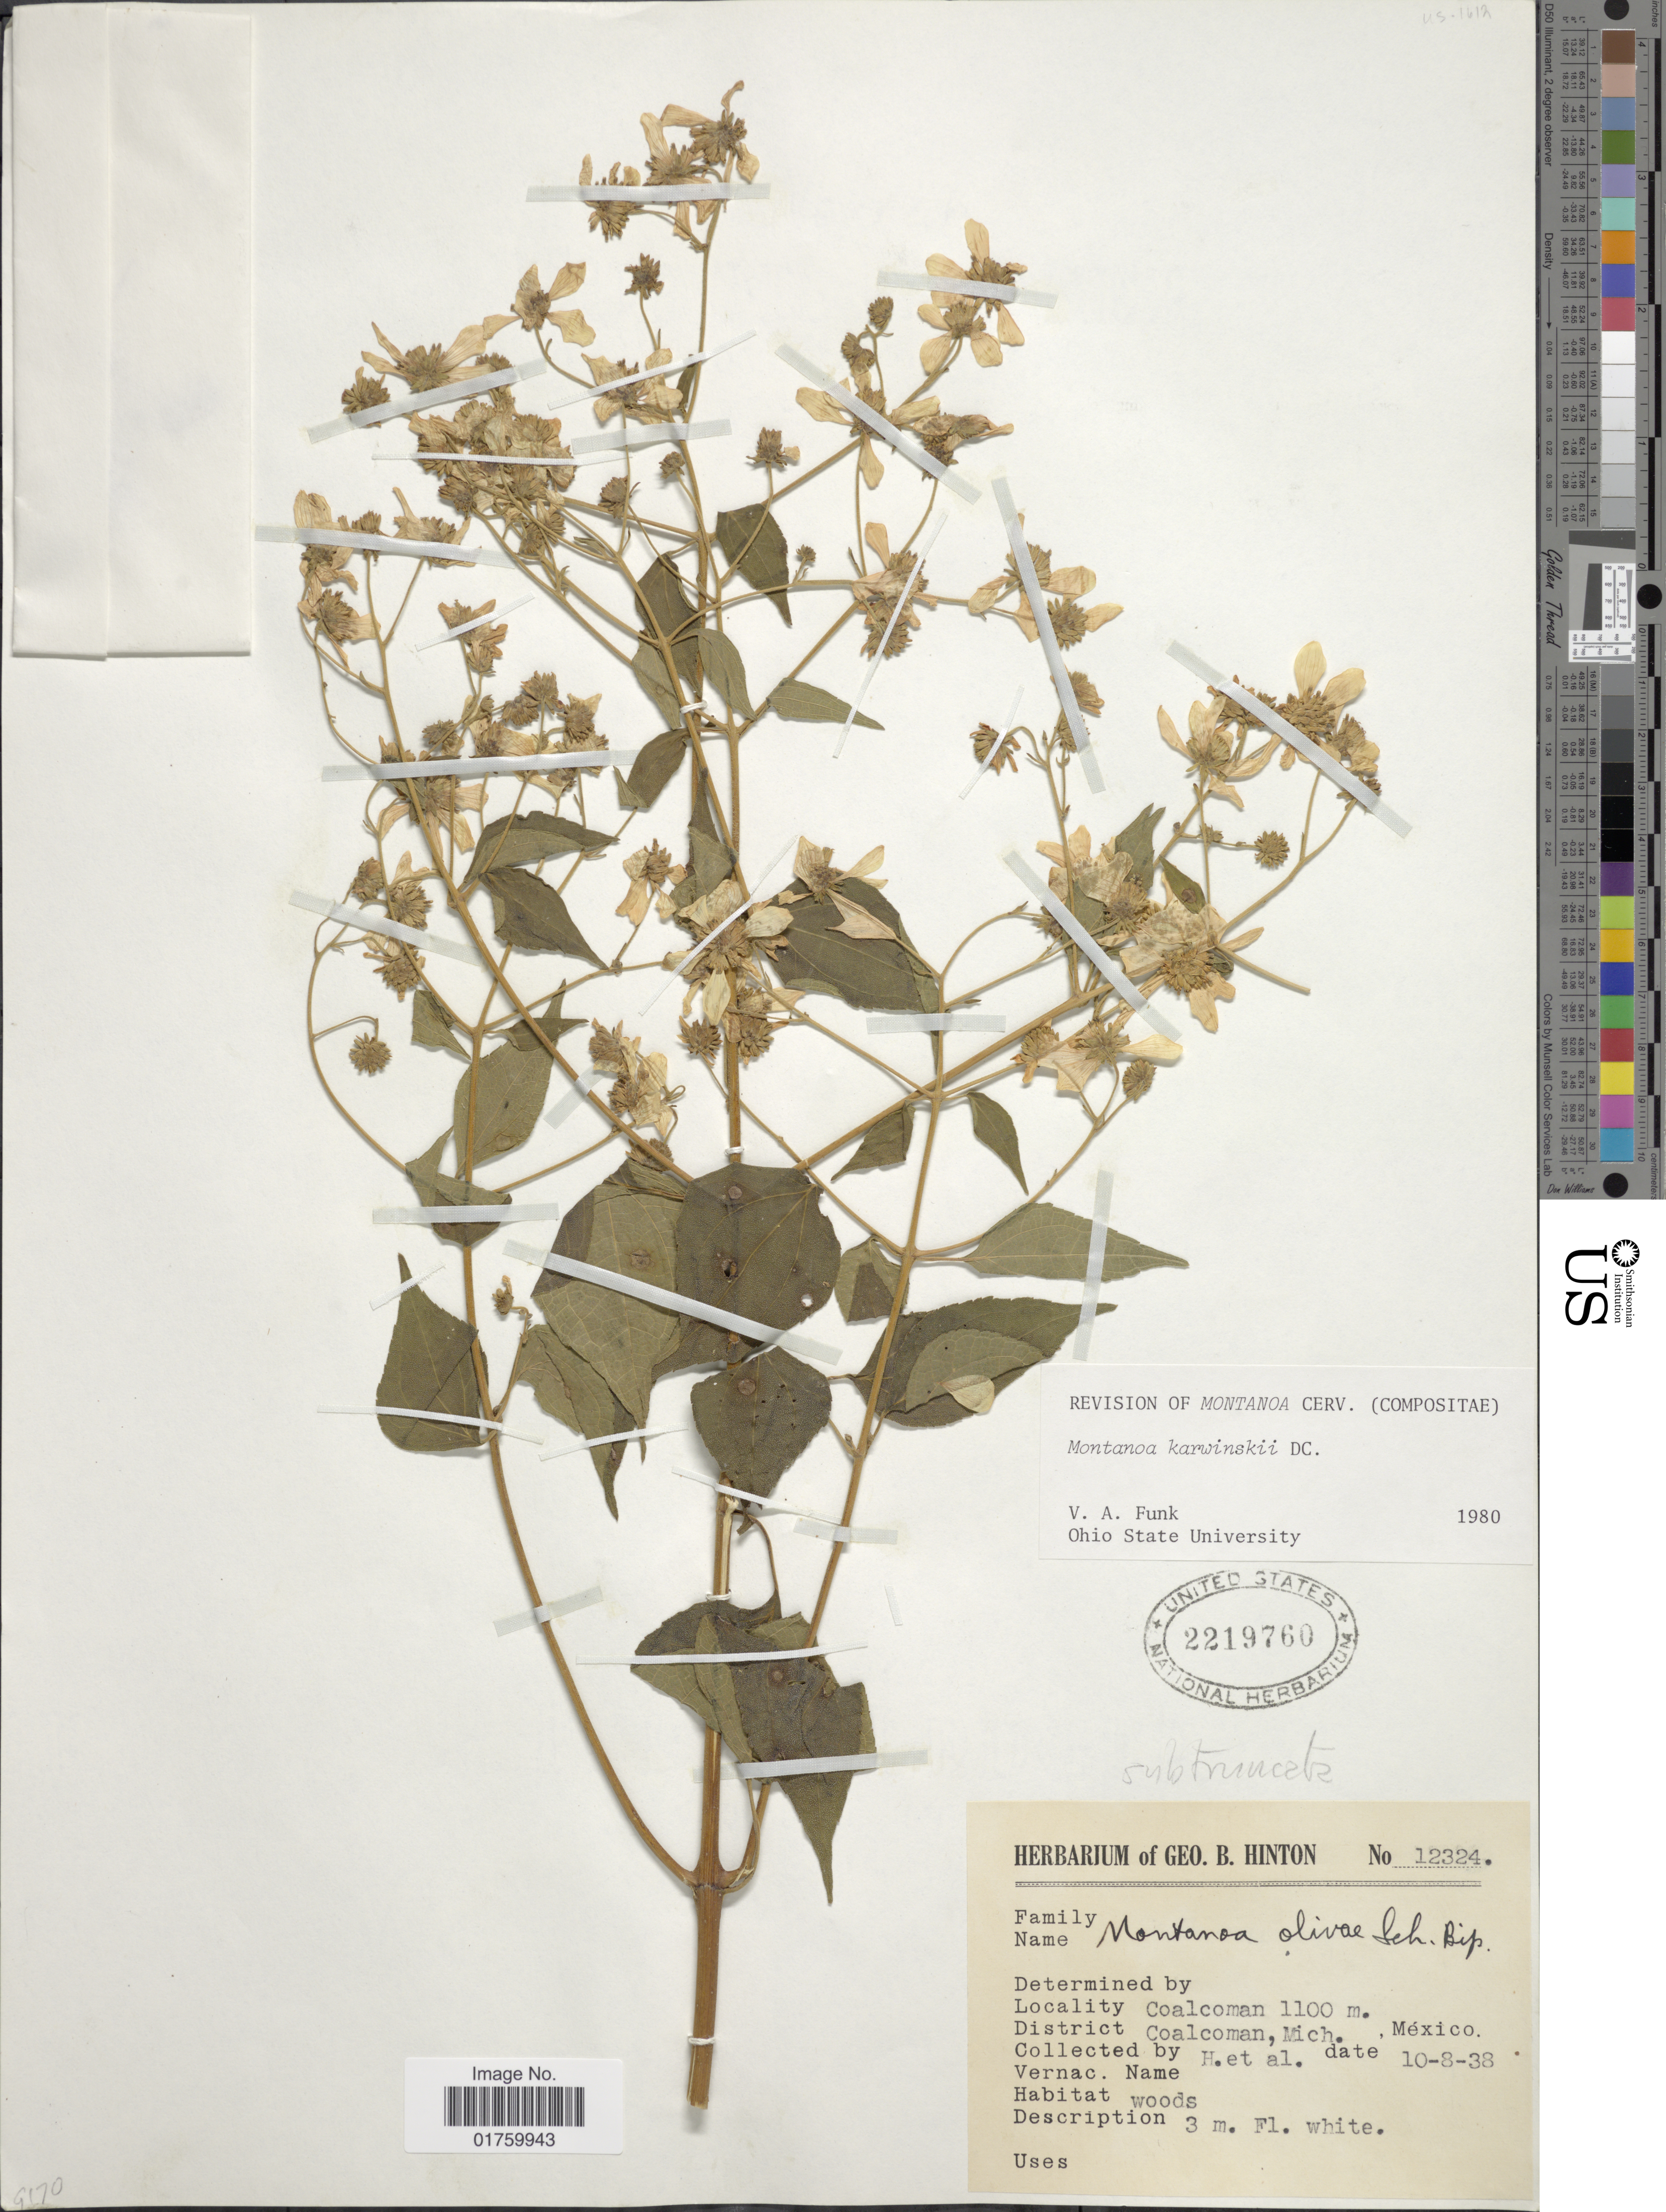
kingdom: Plantae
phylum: Tracheophyta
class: Magnoliopsida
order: Asterales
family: Asteraceae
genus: Montanoa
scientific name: Montanoa karwinskii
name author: DC.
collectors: G. B. Hinton & et al.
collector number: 12324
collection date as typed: Transcribed d/m/y: 8/10/38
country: Mexico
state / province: Michoacán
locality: District Coalcoman.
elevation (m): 1100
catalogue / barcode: US 2219760